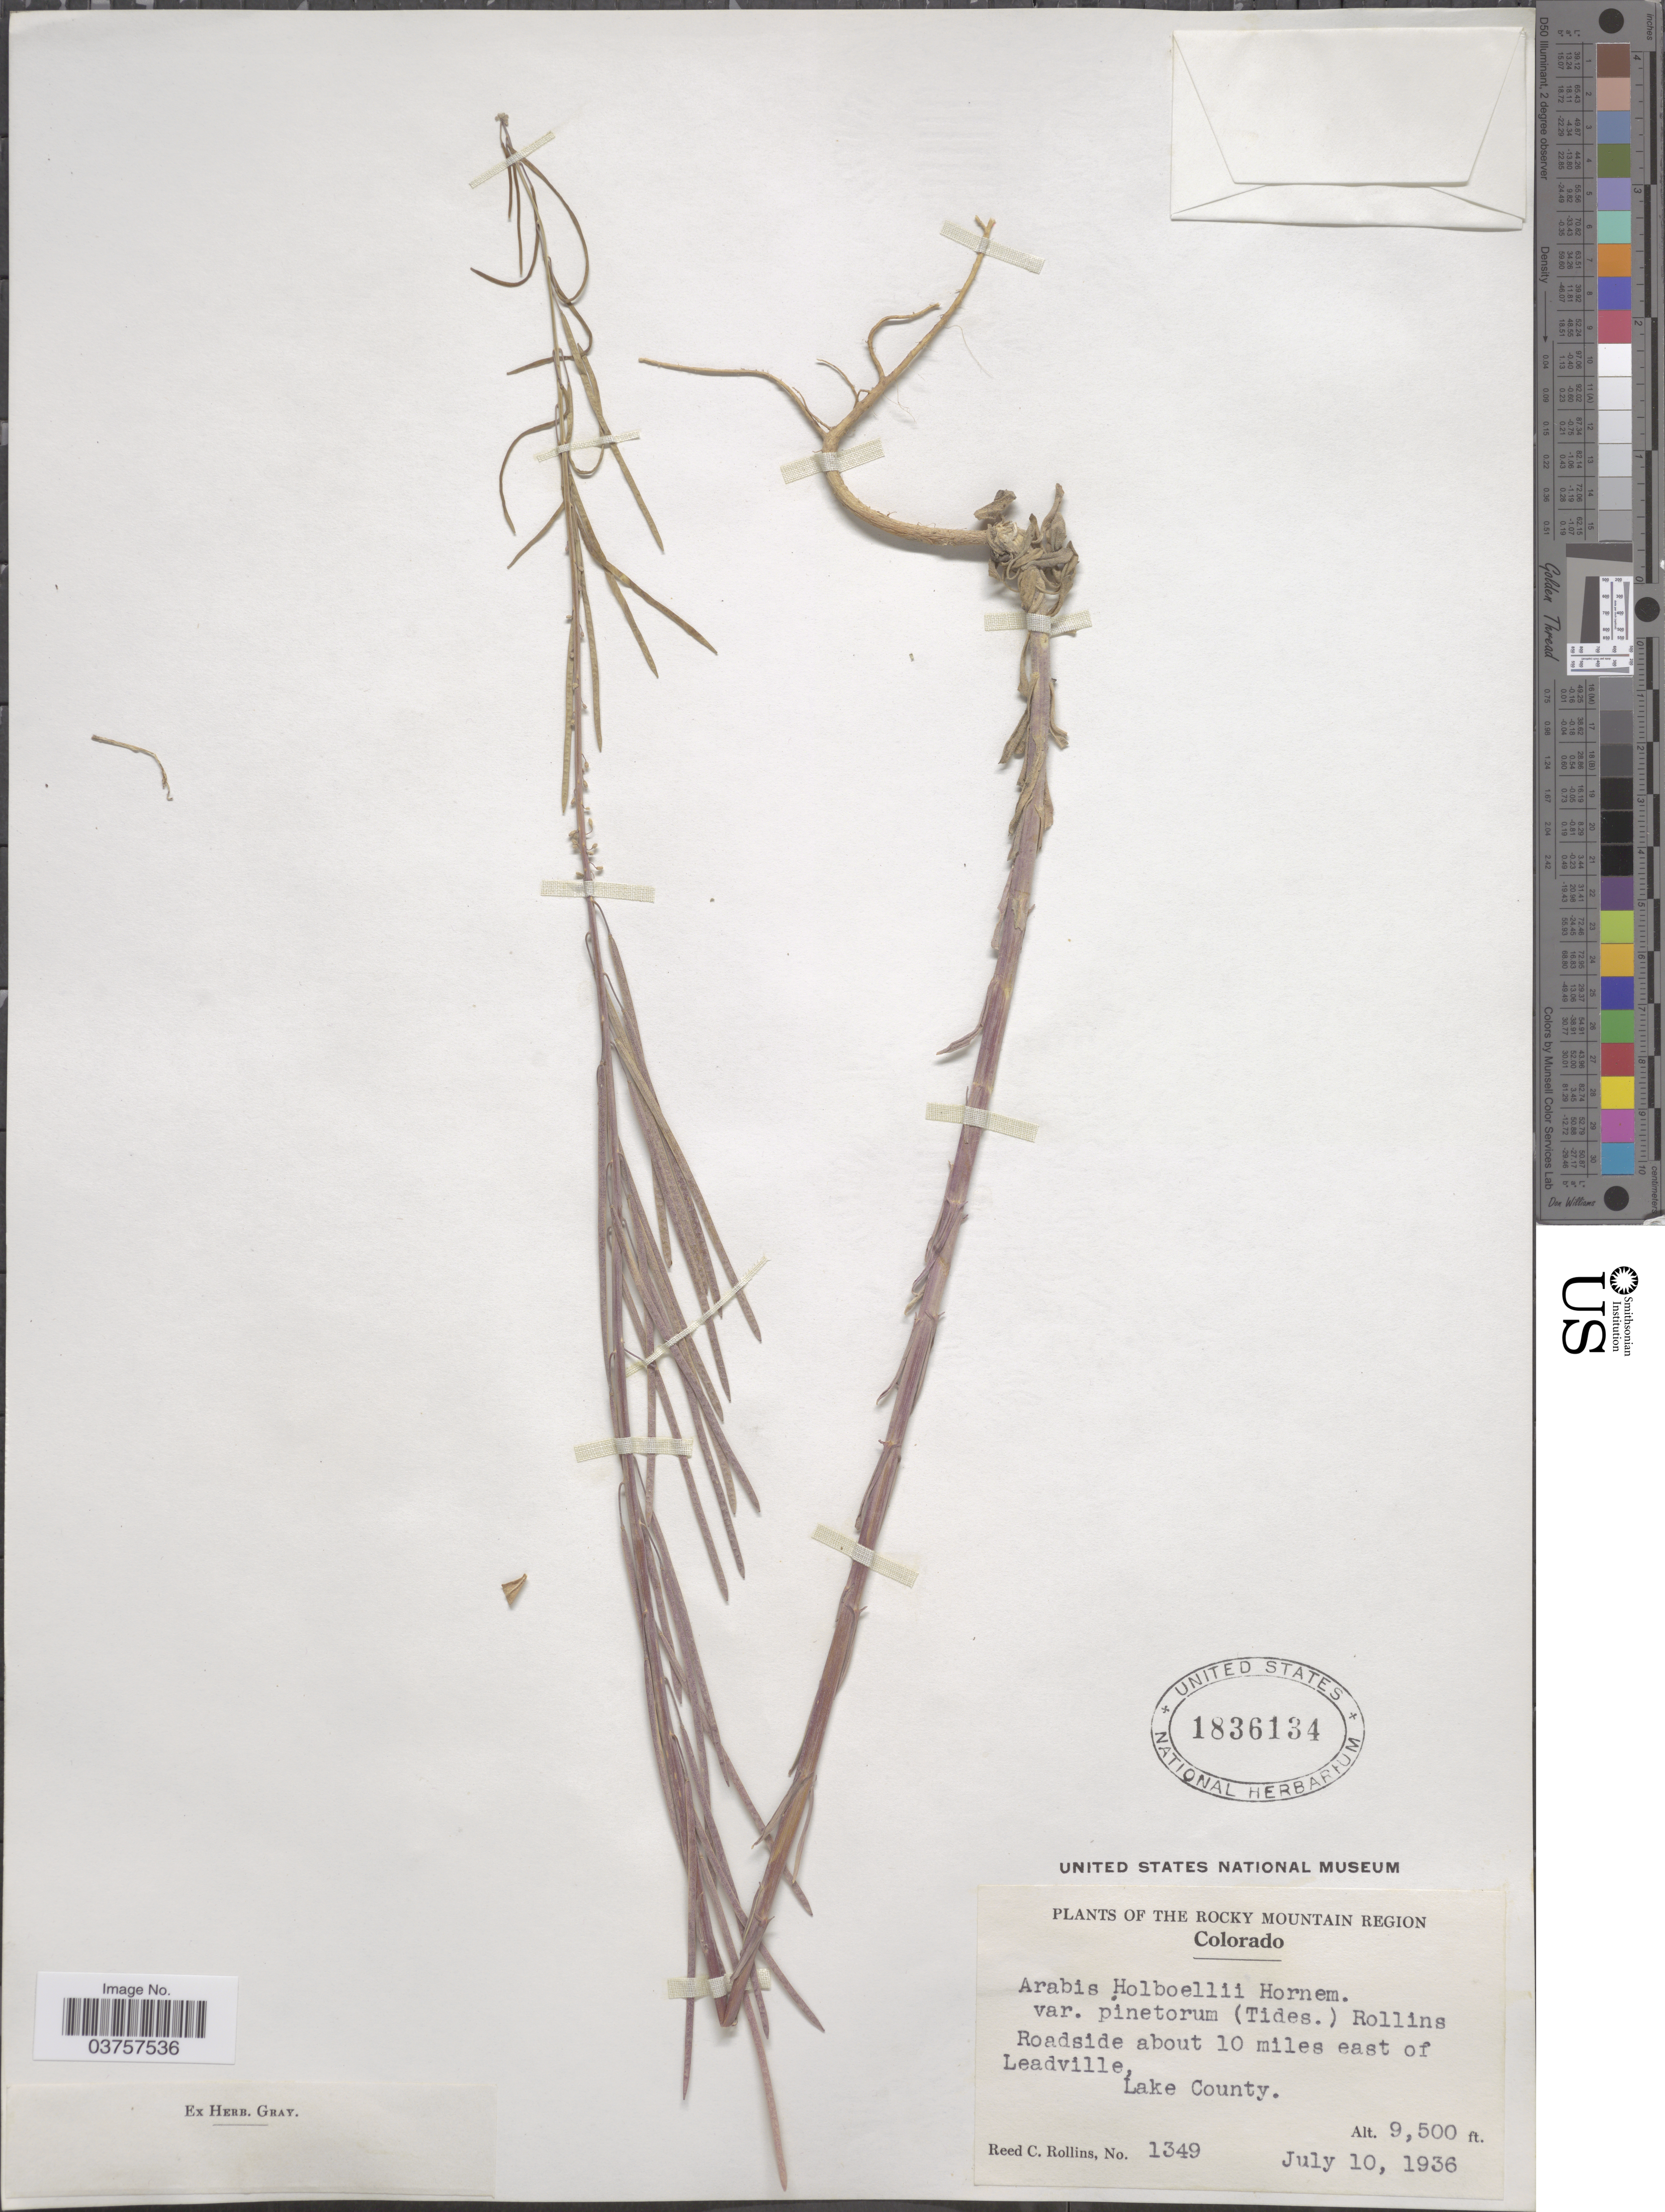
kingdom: Plantae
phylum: Tracheophyta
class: Magnoliopsida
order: Brassicales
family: Brassicaceae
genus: Arabis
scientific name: Arabis holboellii var. pinetorum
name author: (Tidestr.) Rollins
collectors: R. C. Rollins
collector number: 1349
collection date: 1936-07-10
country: United States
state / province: Colorado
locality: The Rocky Mountain Region. Roadside about 10 miles east of Leadville, Lake County.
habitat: roadside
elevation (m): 2896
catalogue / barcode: US 1836134